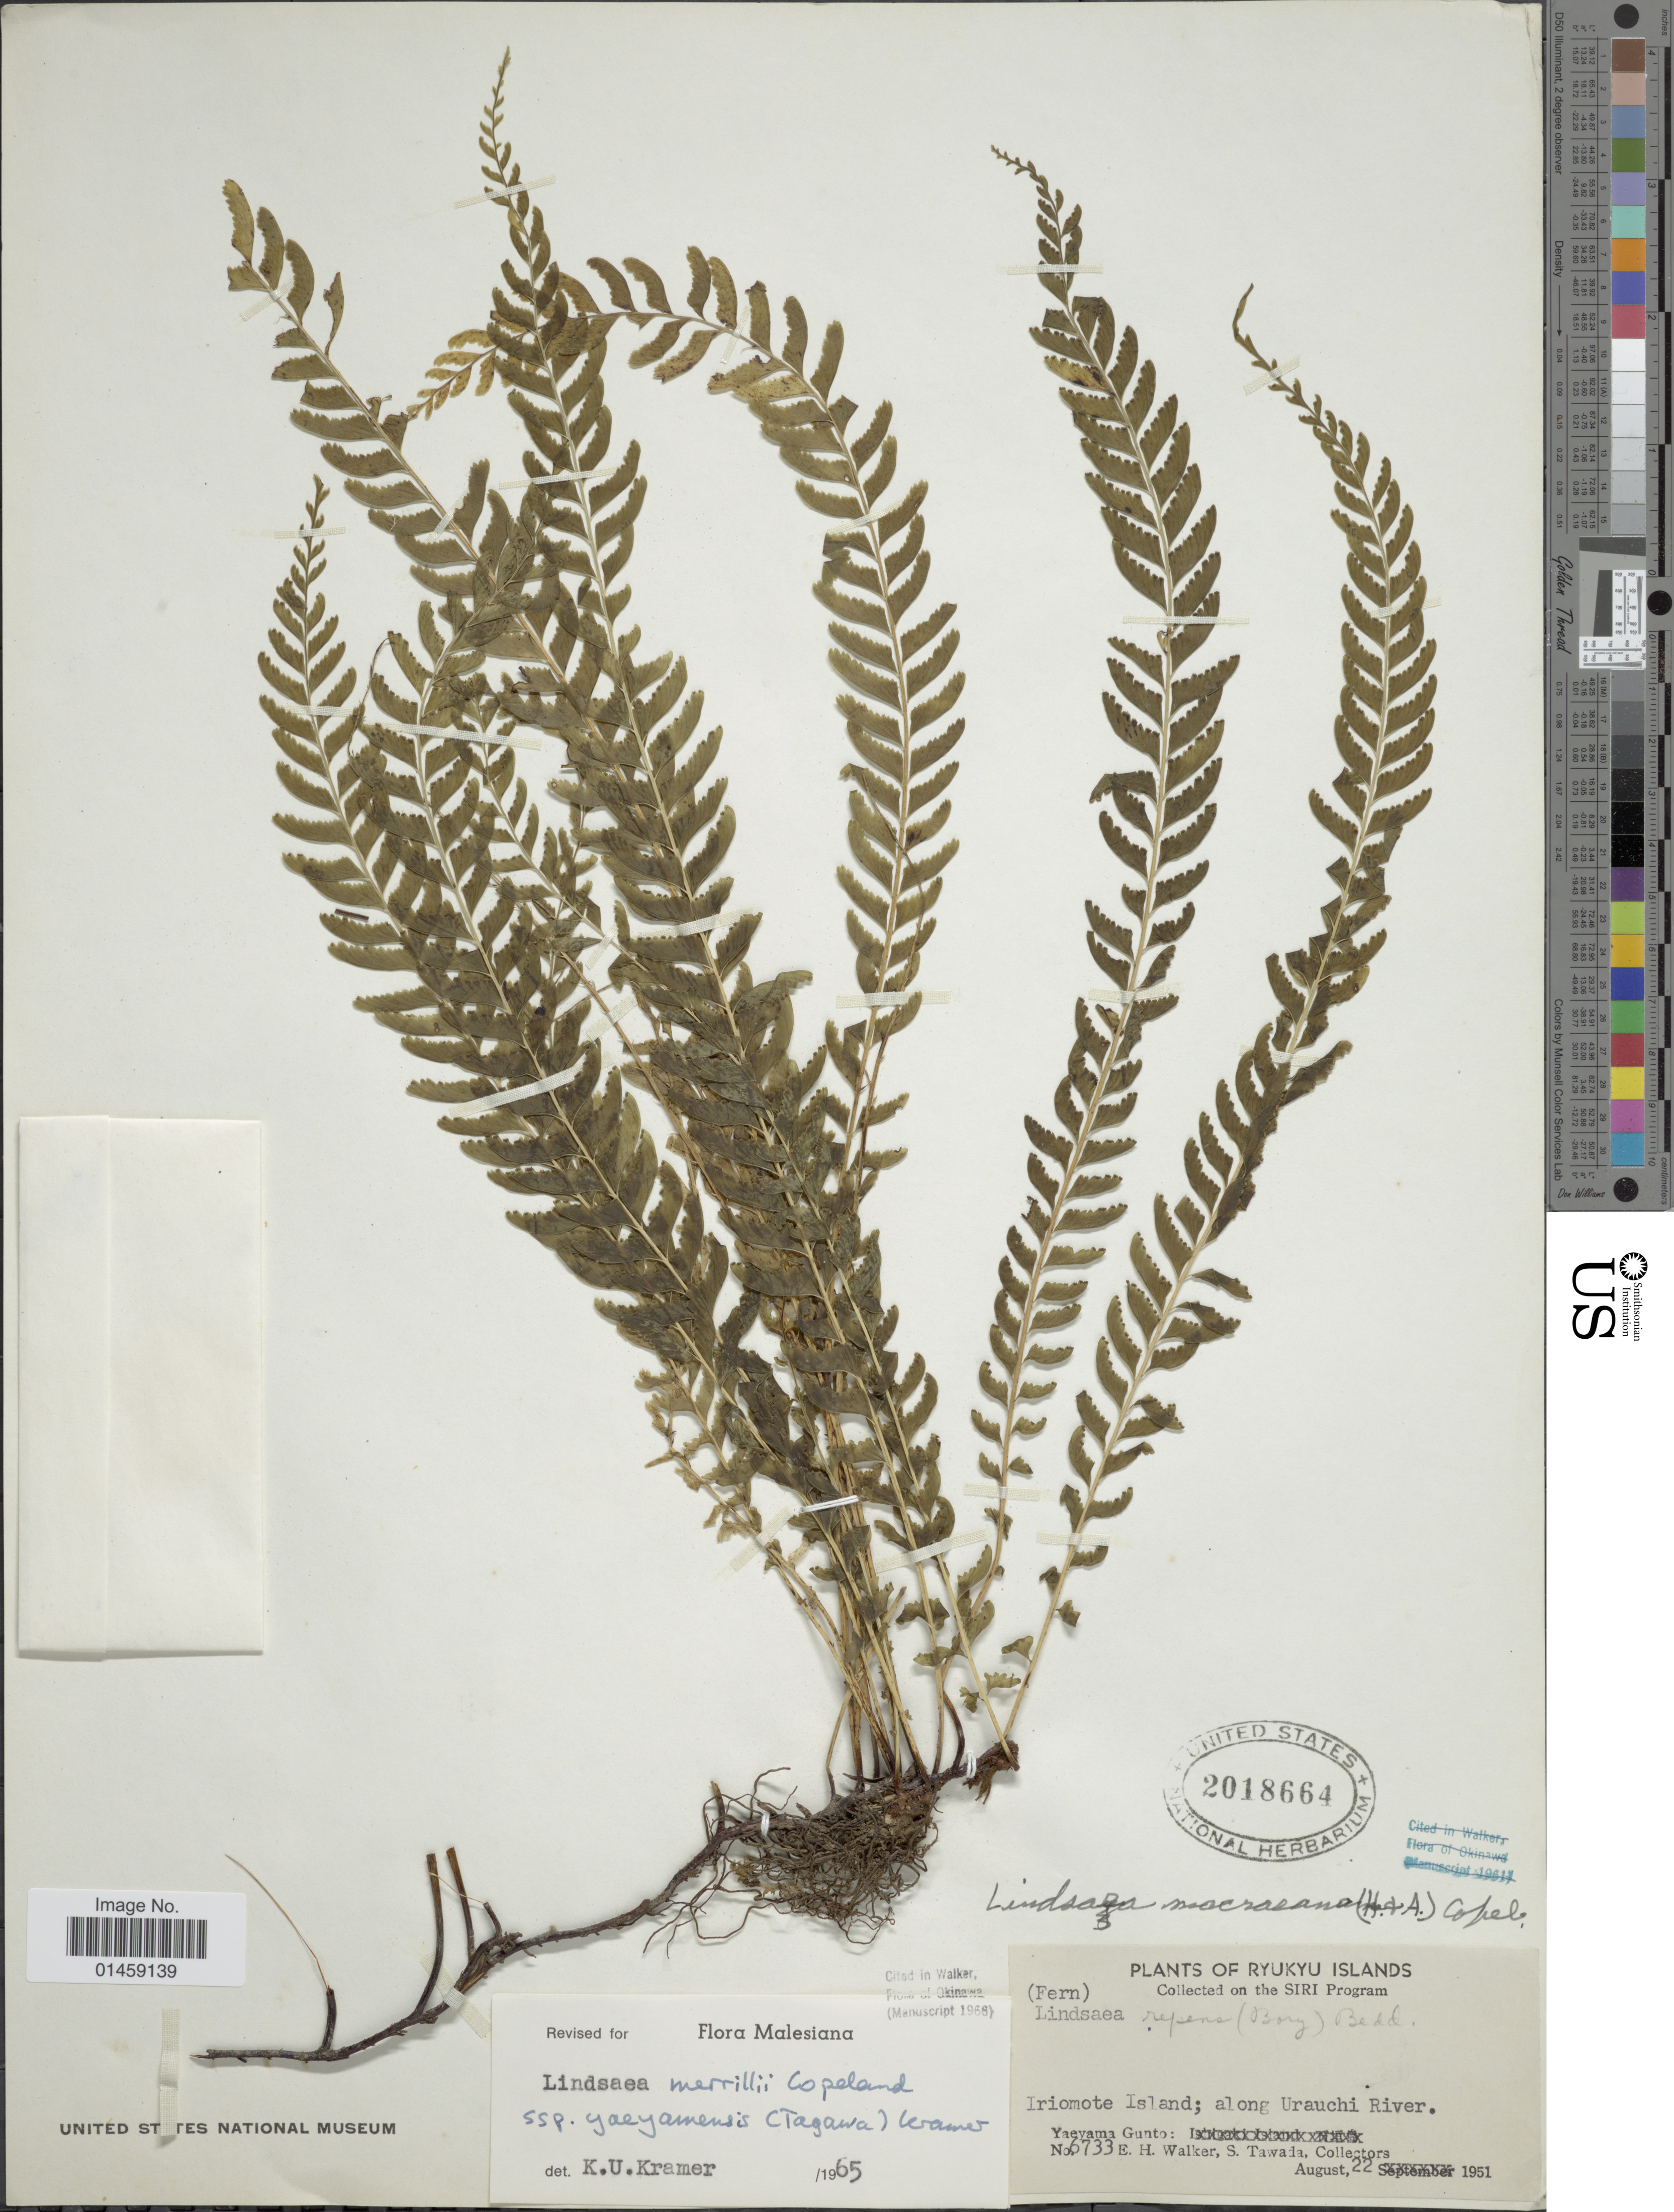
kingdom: Plantae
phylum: Tracheophyta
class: Polypodiopsida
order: Polypodiales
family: Lindsaeaceae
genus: Lindsaea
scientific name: Lindsaea merrillii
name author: Copel. in Perkins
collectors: E. H. Walker & S. Tawada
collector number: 6733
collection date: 1951-08-22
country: Japan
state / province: Okinawa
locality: Ryukyu Islands. Iriomote Island; along Urauchi River. Yaevama Gunto.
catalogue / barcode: US 2018664